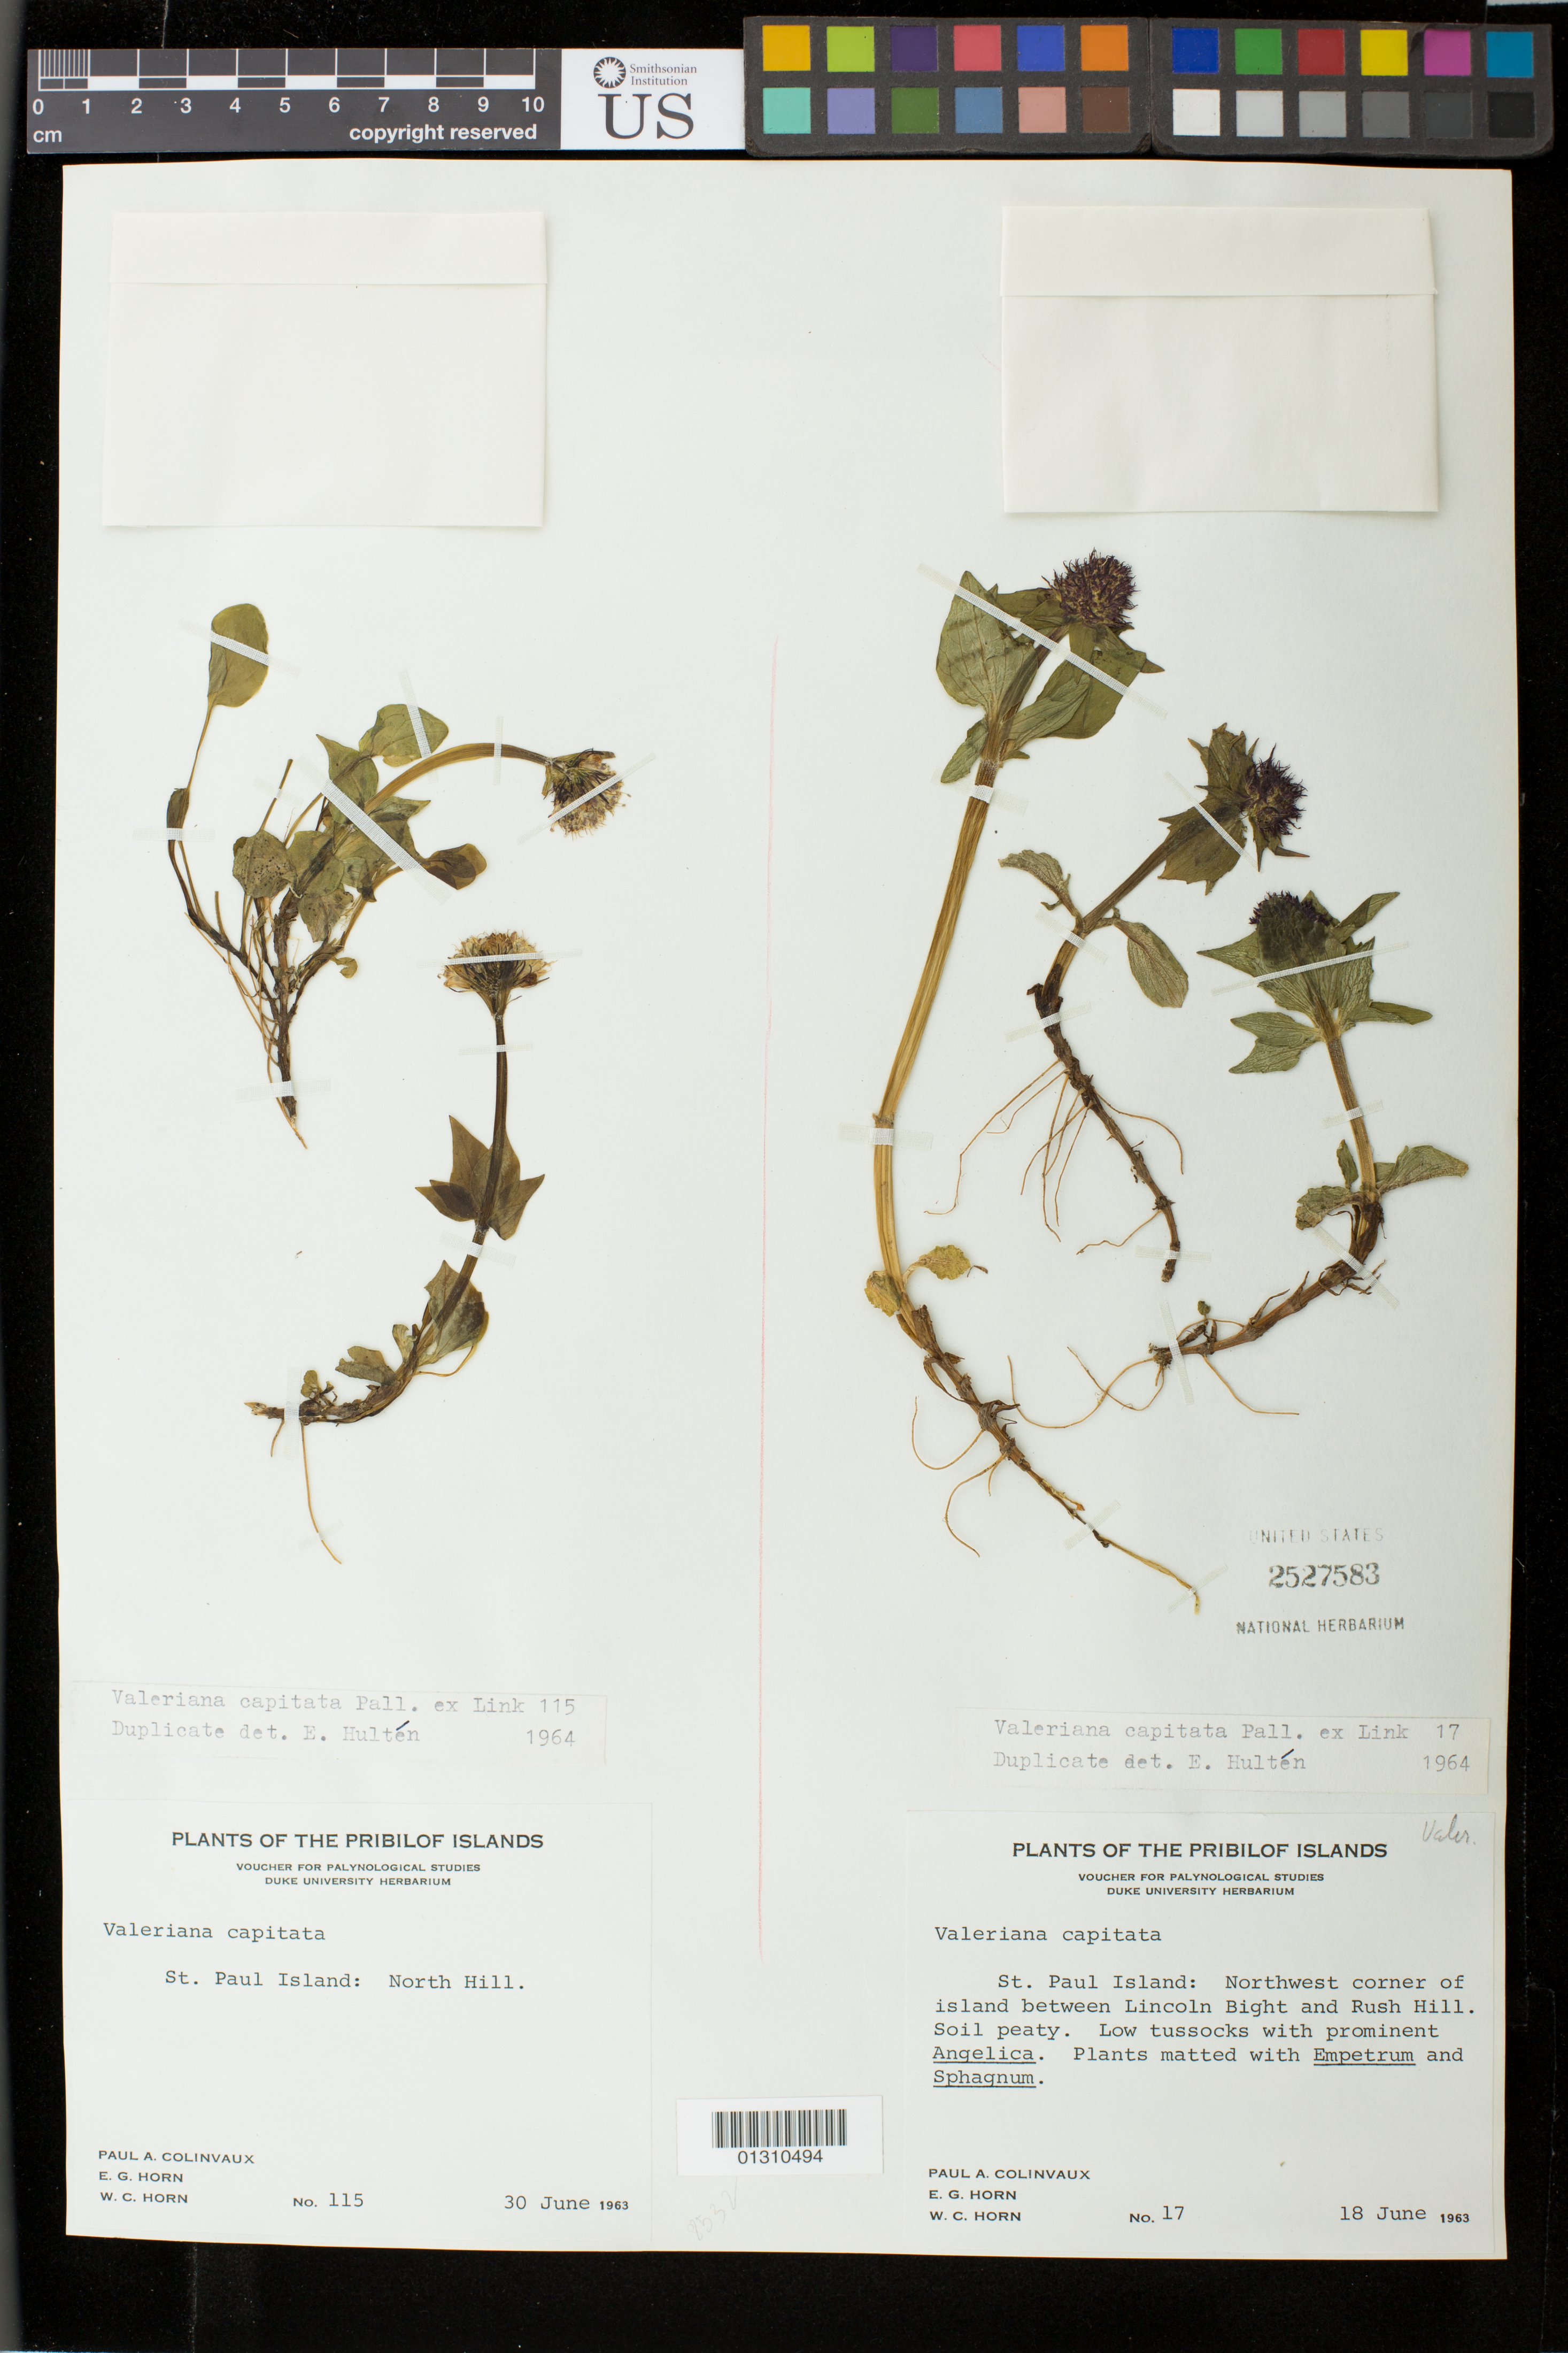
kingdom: Plantae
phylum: Tracheophyta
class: Magnoliopsida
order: Dipsacales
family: Caprifoliaceae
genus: Valeriana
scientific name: Valeriana capitata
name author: Link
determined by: Hultén, [O.] Eric G.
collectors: P. Colinvaux, E. Horn & W. Horn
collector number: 17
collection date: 1963-06-18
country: United States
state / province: Alaska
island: St. Paul Island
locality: Pribilof Islands. St. Paul Island: Northwest corner of island between Lincoln Bight and Rush Hill.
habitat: Soil peaty. Low tussocks with prominent Angelica. Plants matted with Empetrum and Sphagnum.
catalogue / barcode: US 2527583